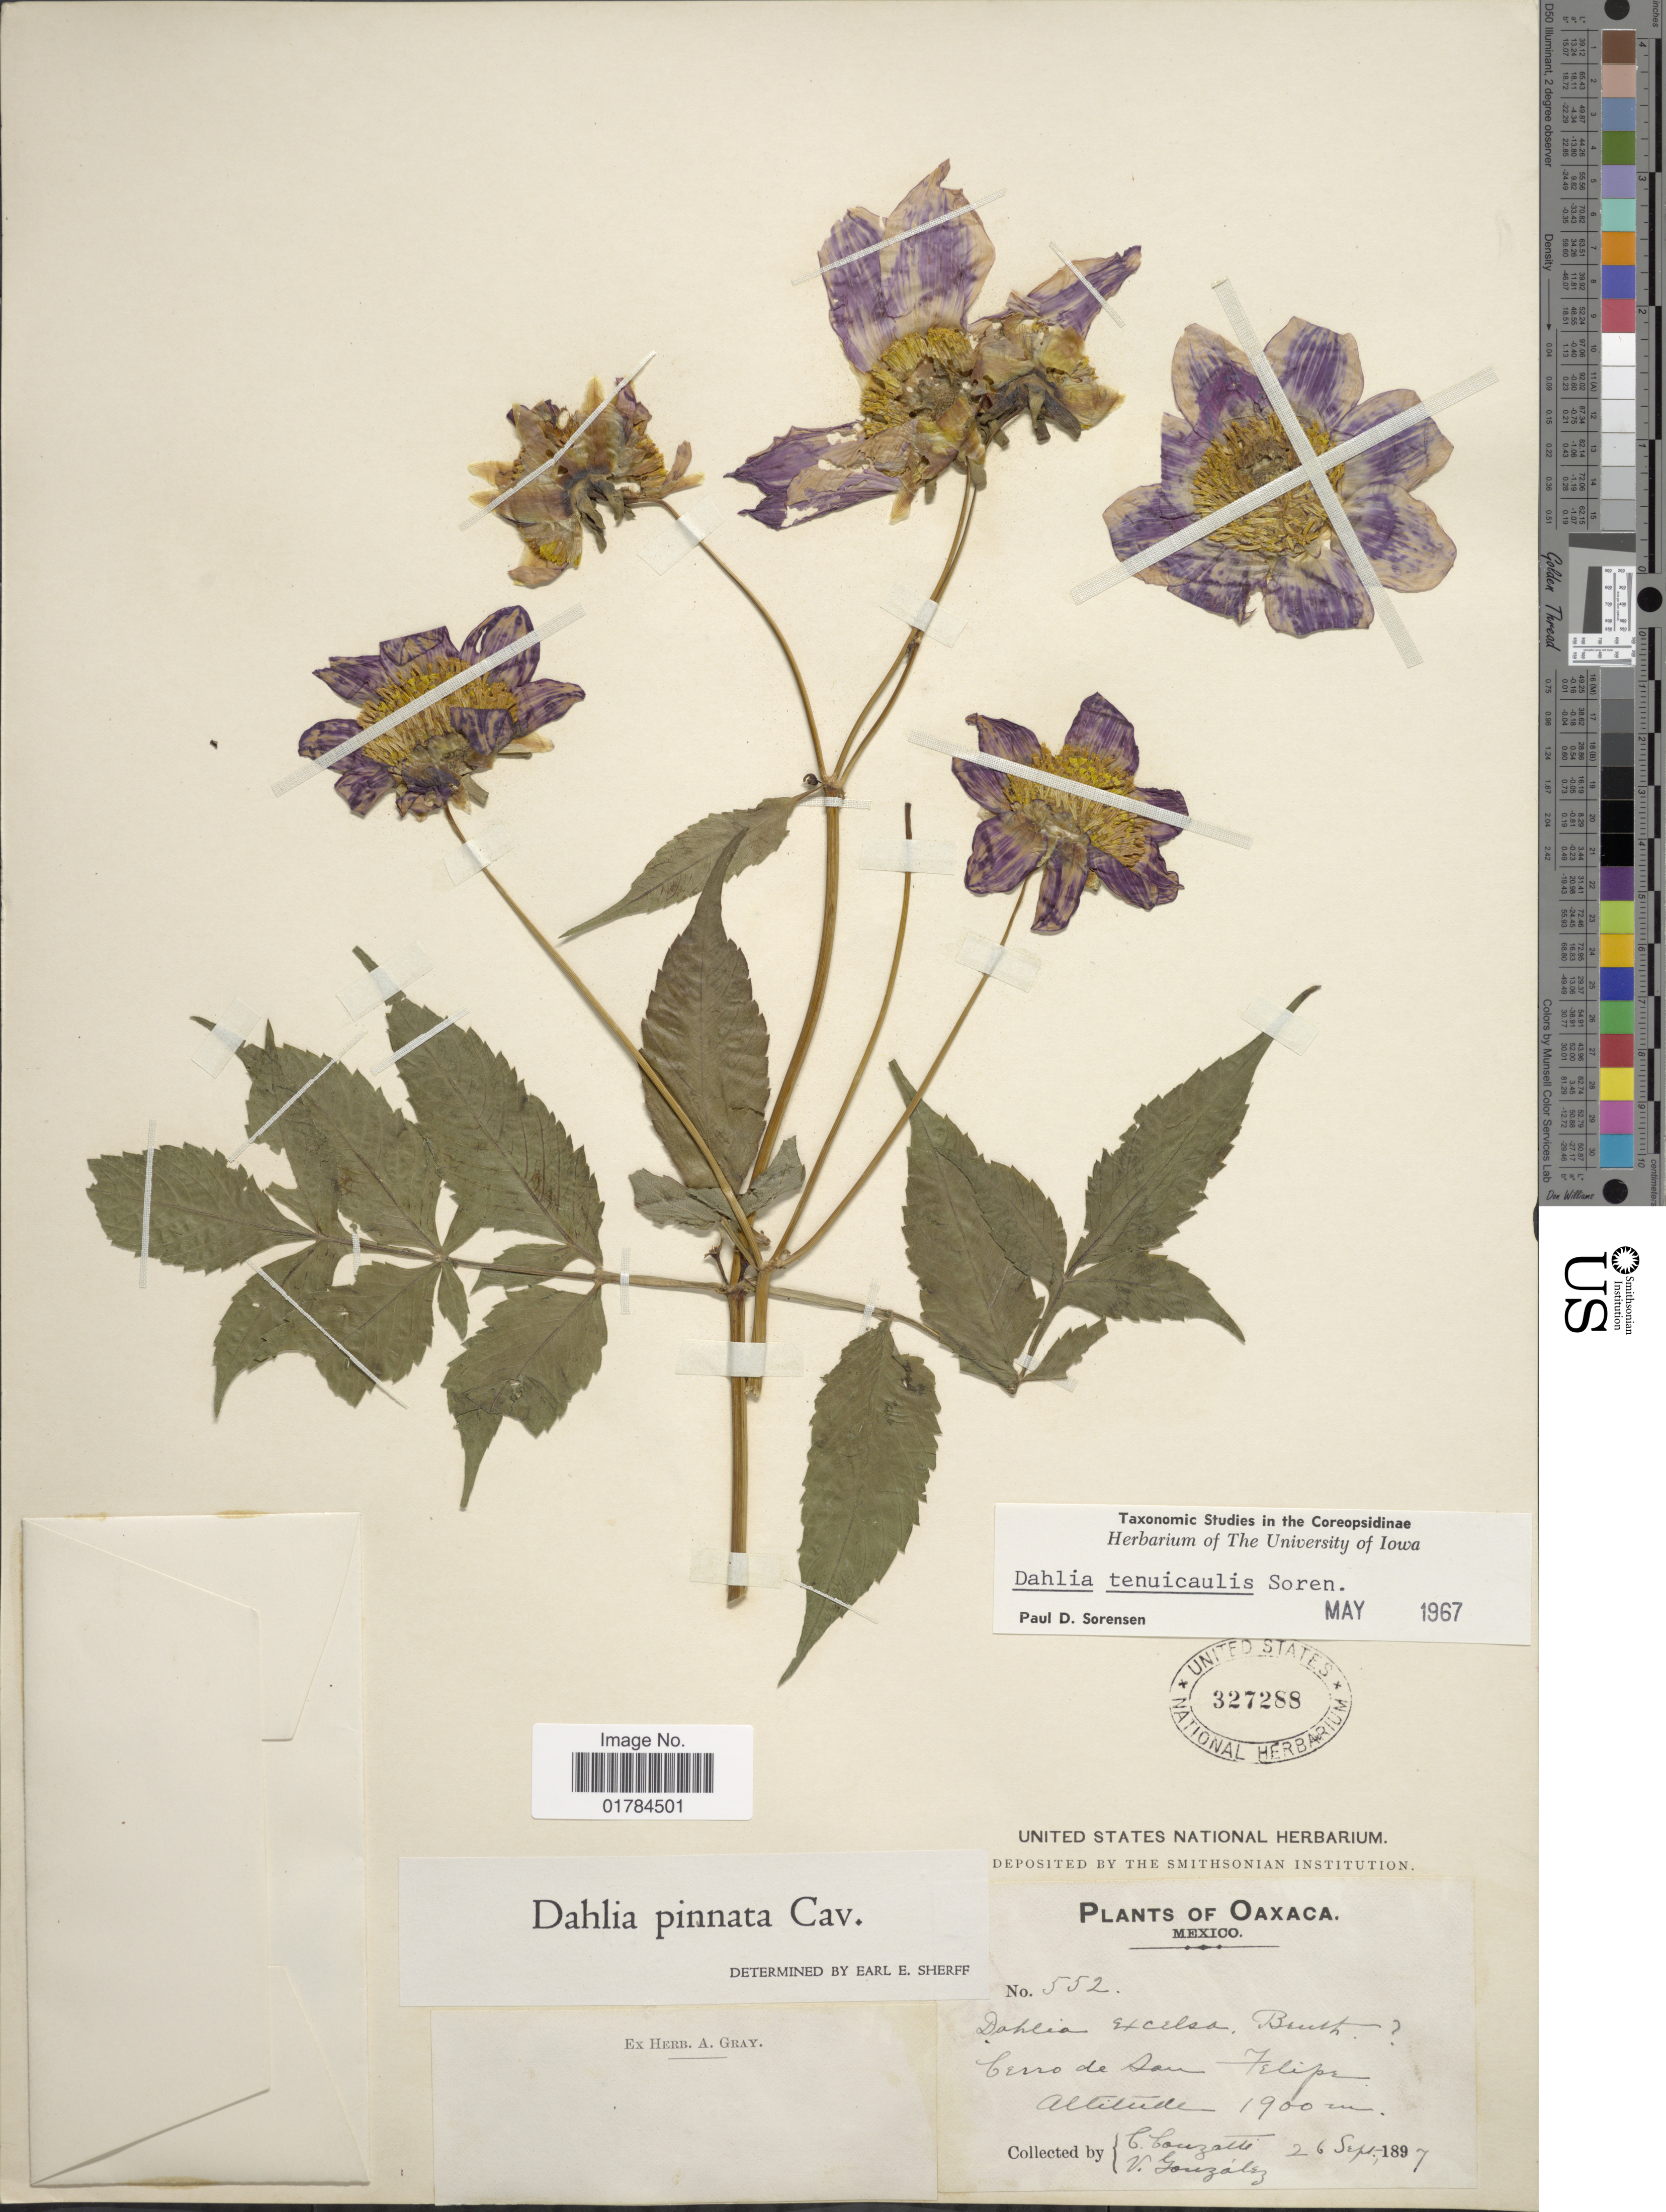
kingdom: Plantae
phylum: Tracheophyta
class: Magnoliopsida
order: Asterales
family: Asteraceae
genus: Dahlia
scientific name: Dahlia tenuicaulis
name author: P.D. Sørensen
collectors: C. Conzatti & V. Gonzalez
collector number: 552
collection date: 1897-09-26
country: Mexico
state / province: Oaxaca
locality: Cerro de San Felipe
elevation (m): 1900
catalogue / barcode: US 327288